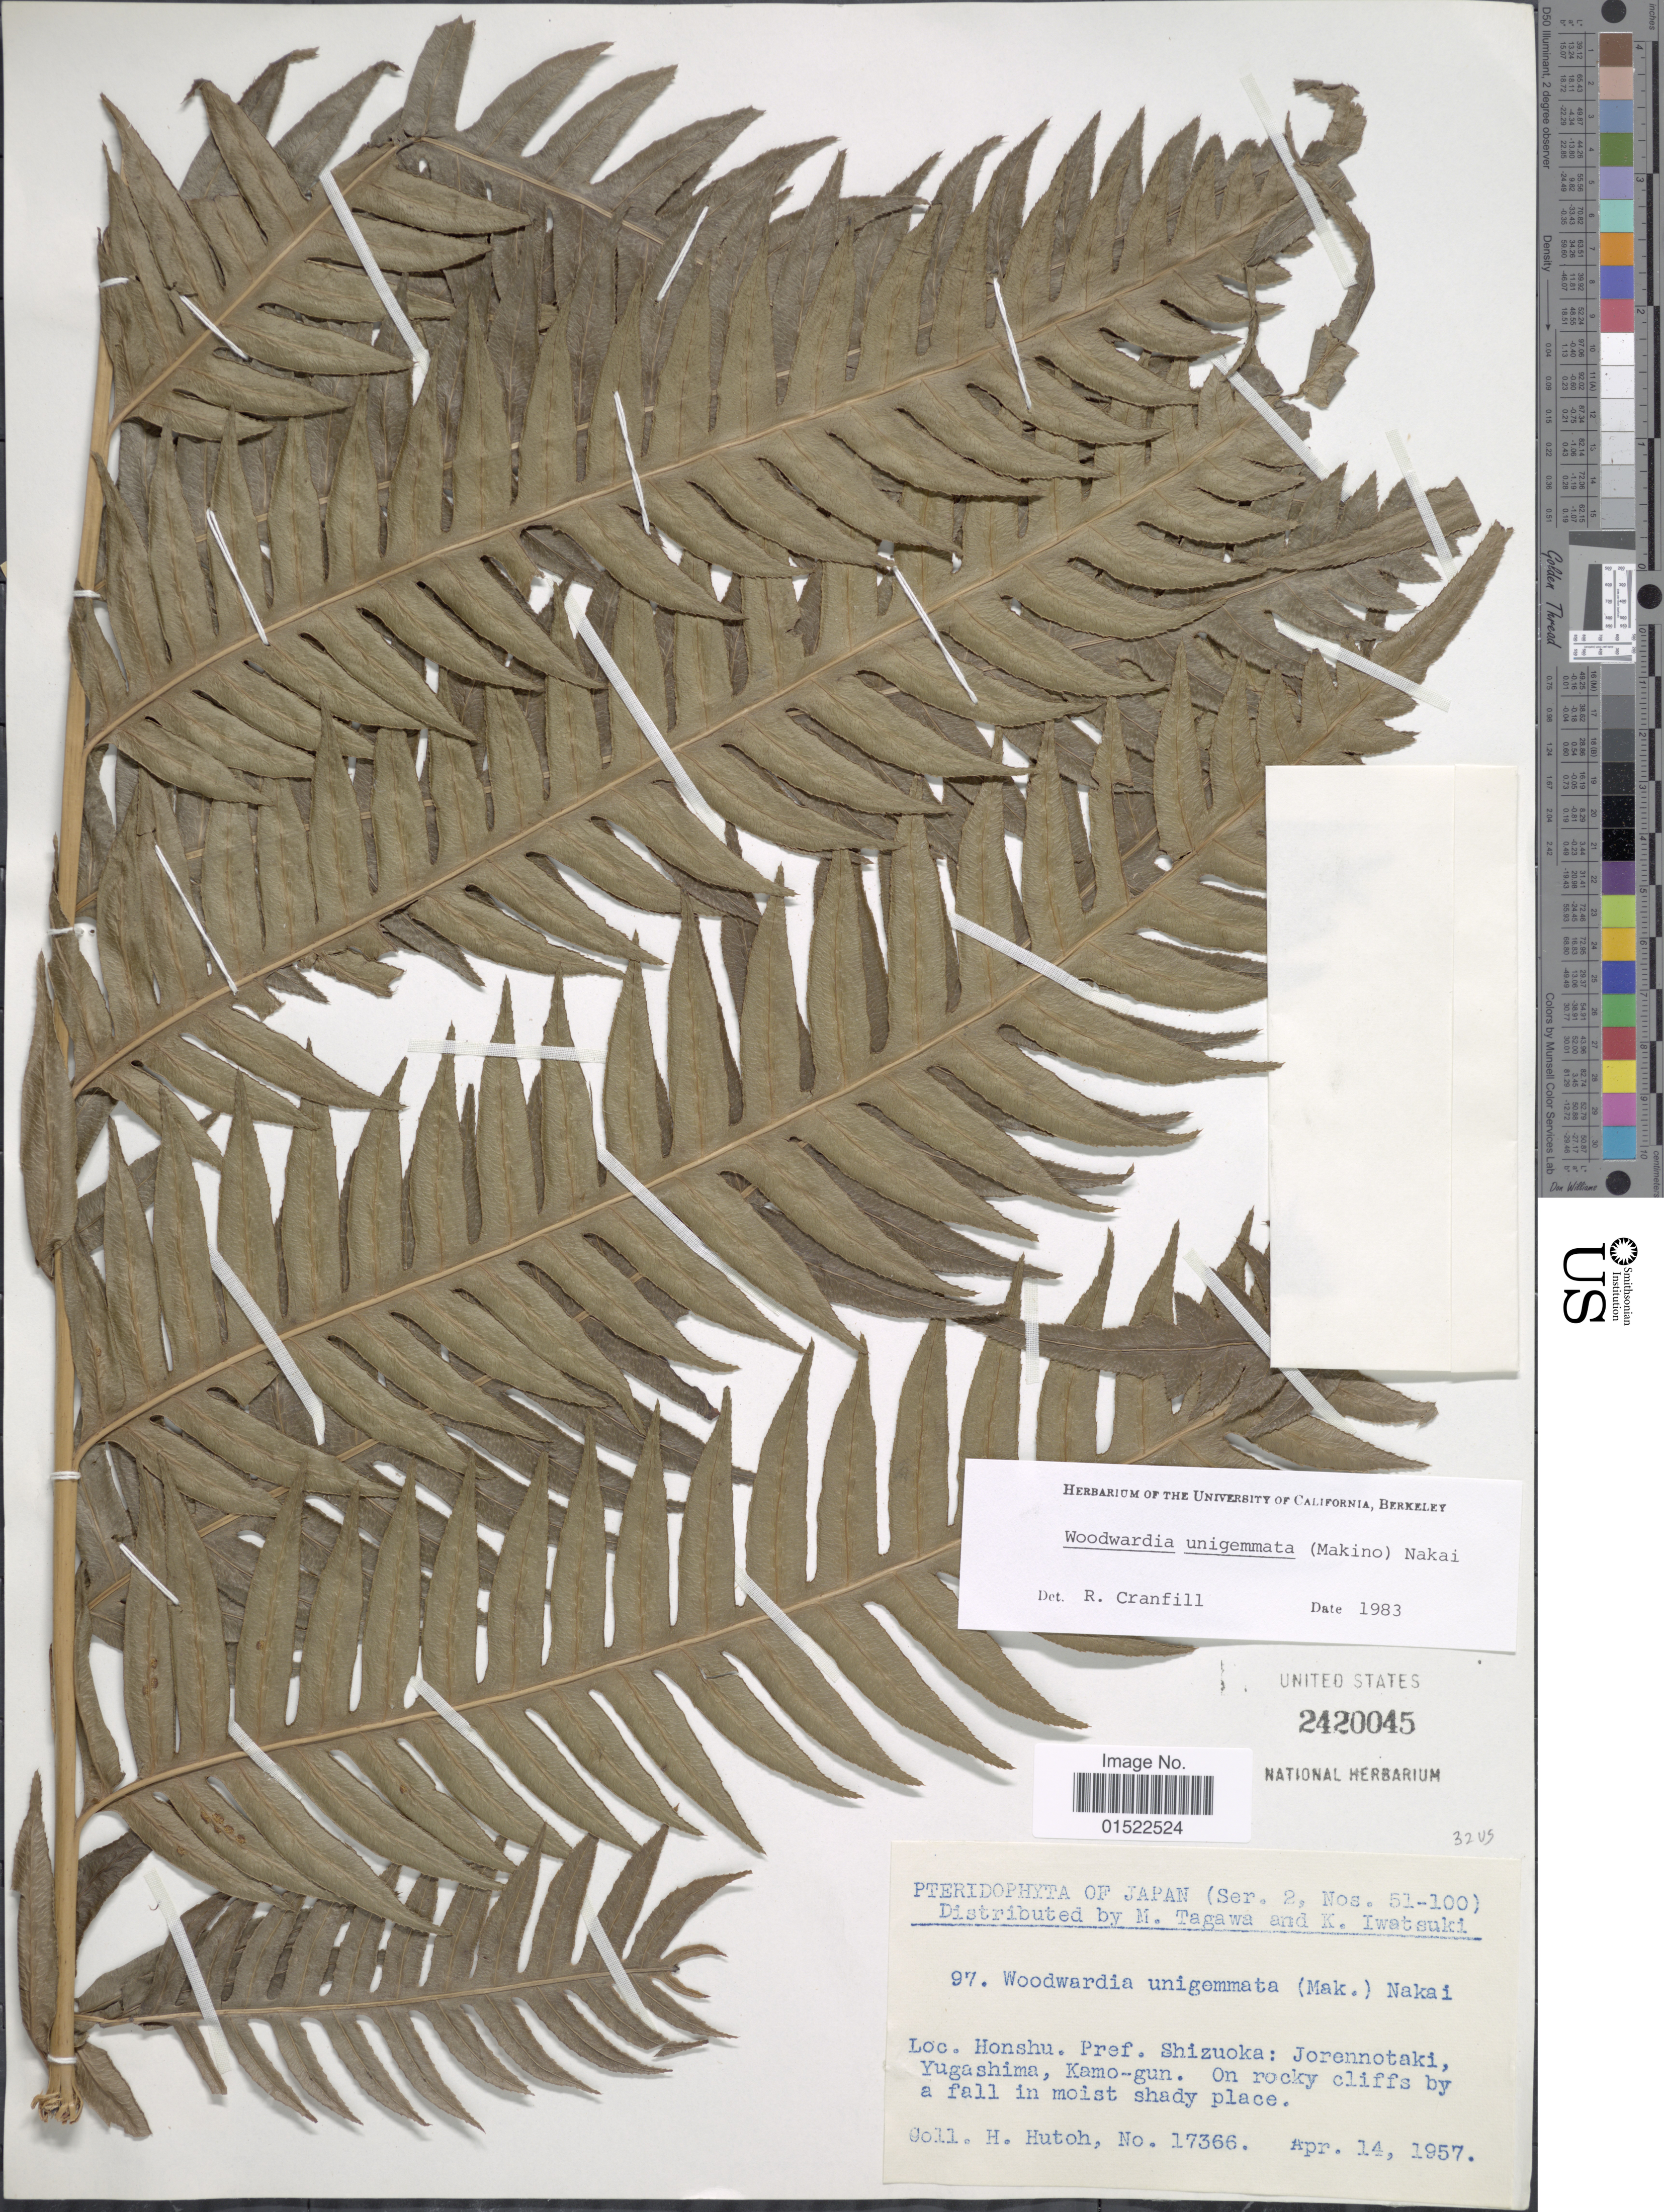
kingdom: Plantae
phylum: Tracheophyta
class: Polypodiopsida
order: Polypodiales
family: Blechnaceae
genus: Woodwardia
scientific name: Woodwardia unigemmata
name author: (Makino) Nakai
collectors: M. Hutoh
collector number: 17366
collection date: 1957-04-14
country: Japan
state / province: Sizuoka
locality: Honshu, Jorennotaki, Yugashima, Kamo-gun, Pref. Shizuoka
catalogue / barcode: US 2420045